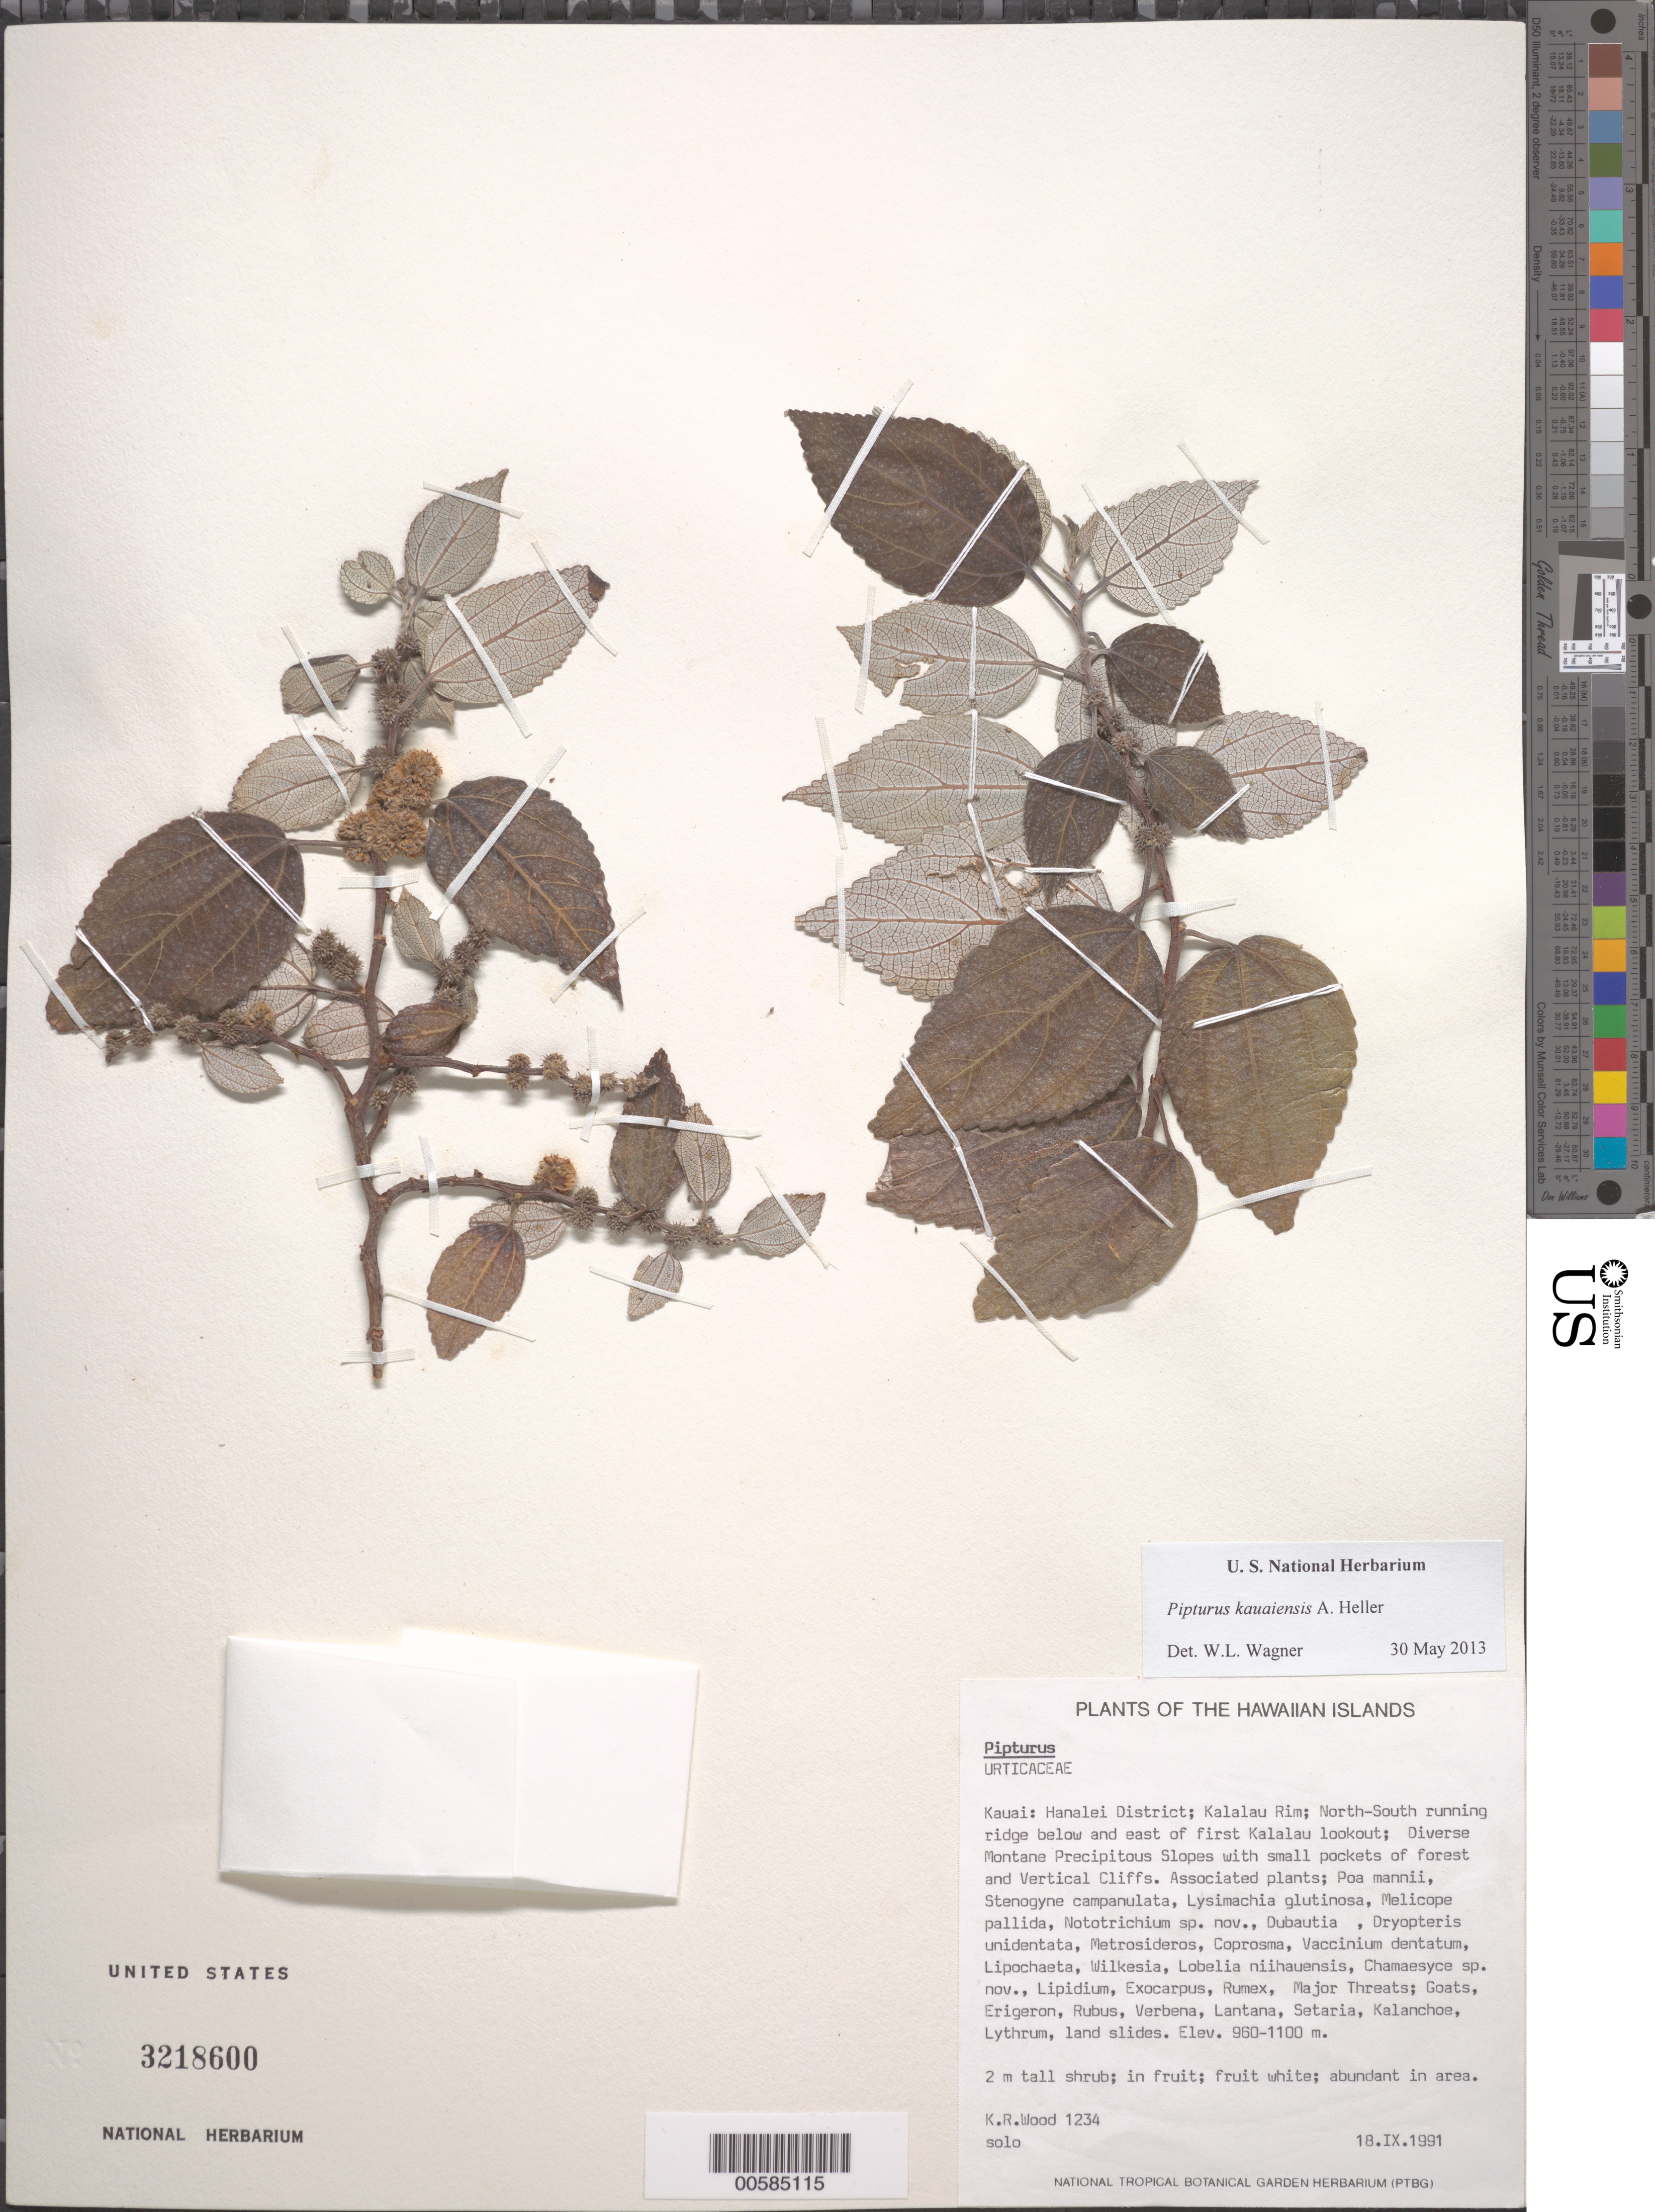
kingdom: Plantae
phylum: Tracheophyta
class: Magnoliopsida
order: Rosales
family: Urticaceae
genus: Pipturus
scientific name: Pipturus kauaiensis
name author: A. Heller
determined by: Wagner, W. L., (BOT), Smithsonian Institution - National Museum of Natural History (UNITED STATES)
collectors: K. R. Wood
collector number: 1234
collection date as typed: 18 Sep 1991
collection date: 1991-09-18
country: United States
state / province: Hawaii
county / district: Kauai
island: Kaua'i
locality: Hanalei Dist; Kalalau Rim; N-S running ridge below and E of first Kalalau lookout.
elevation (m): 960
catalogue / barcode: US 3218600